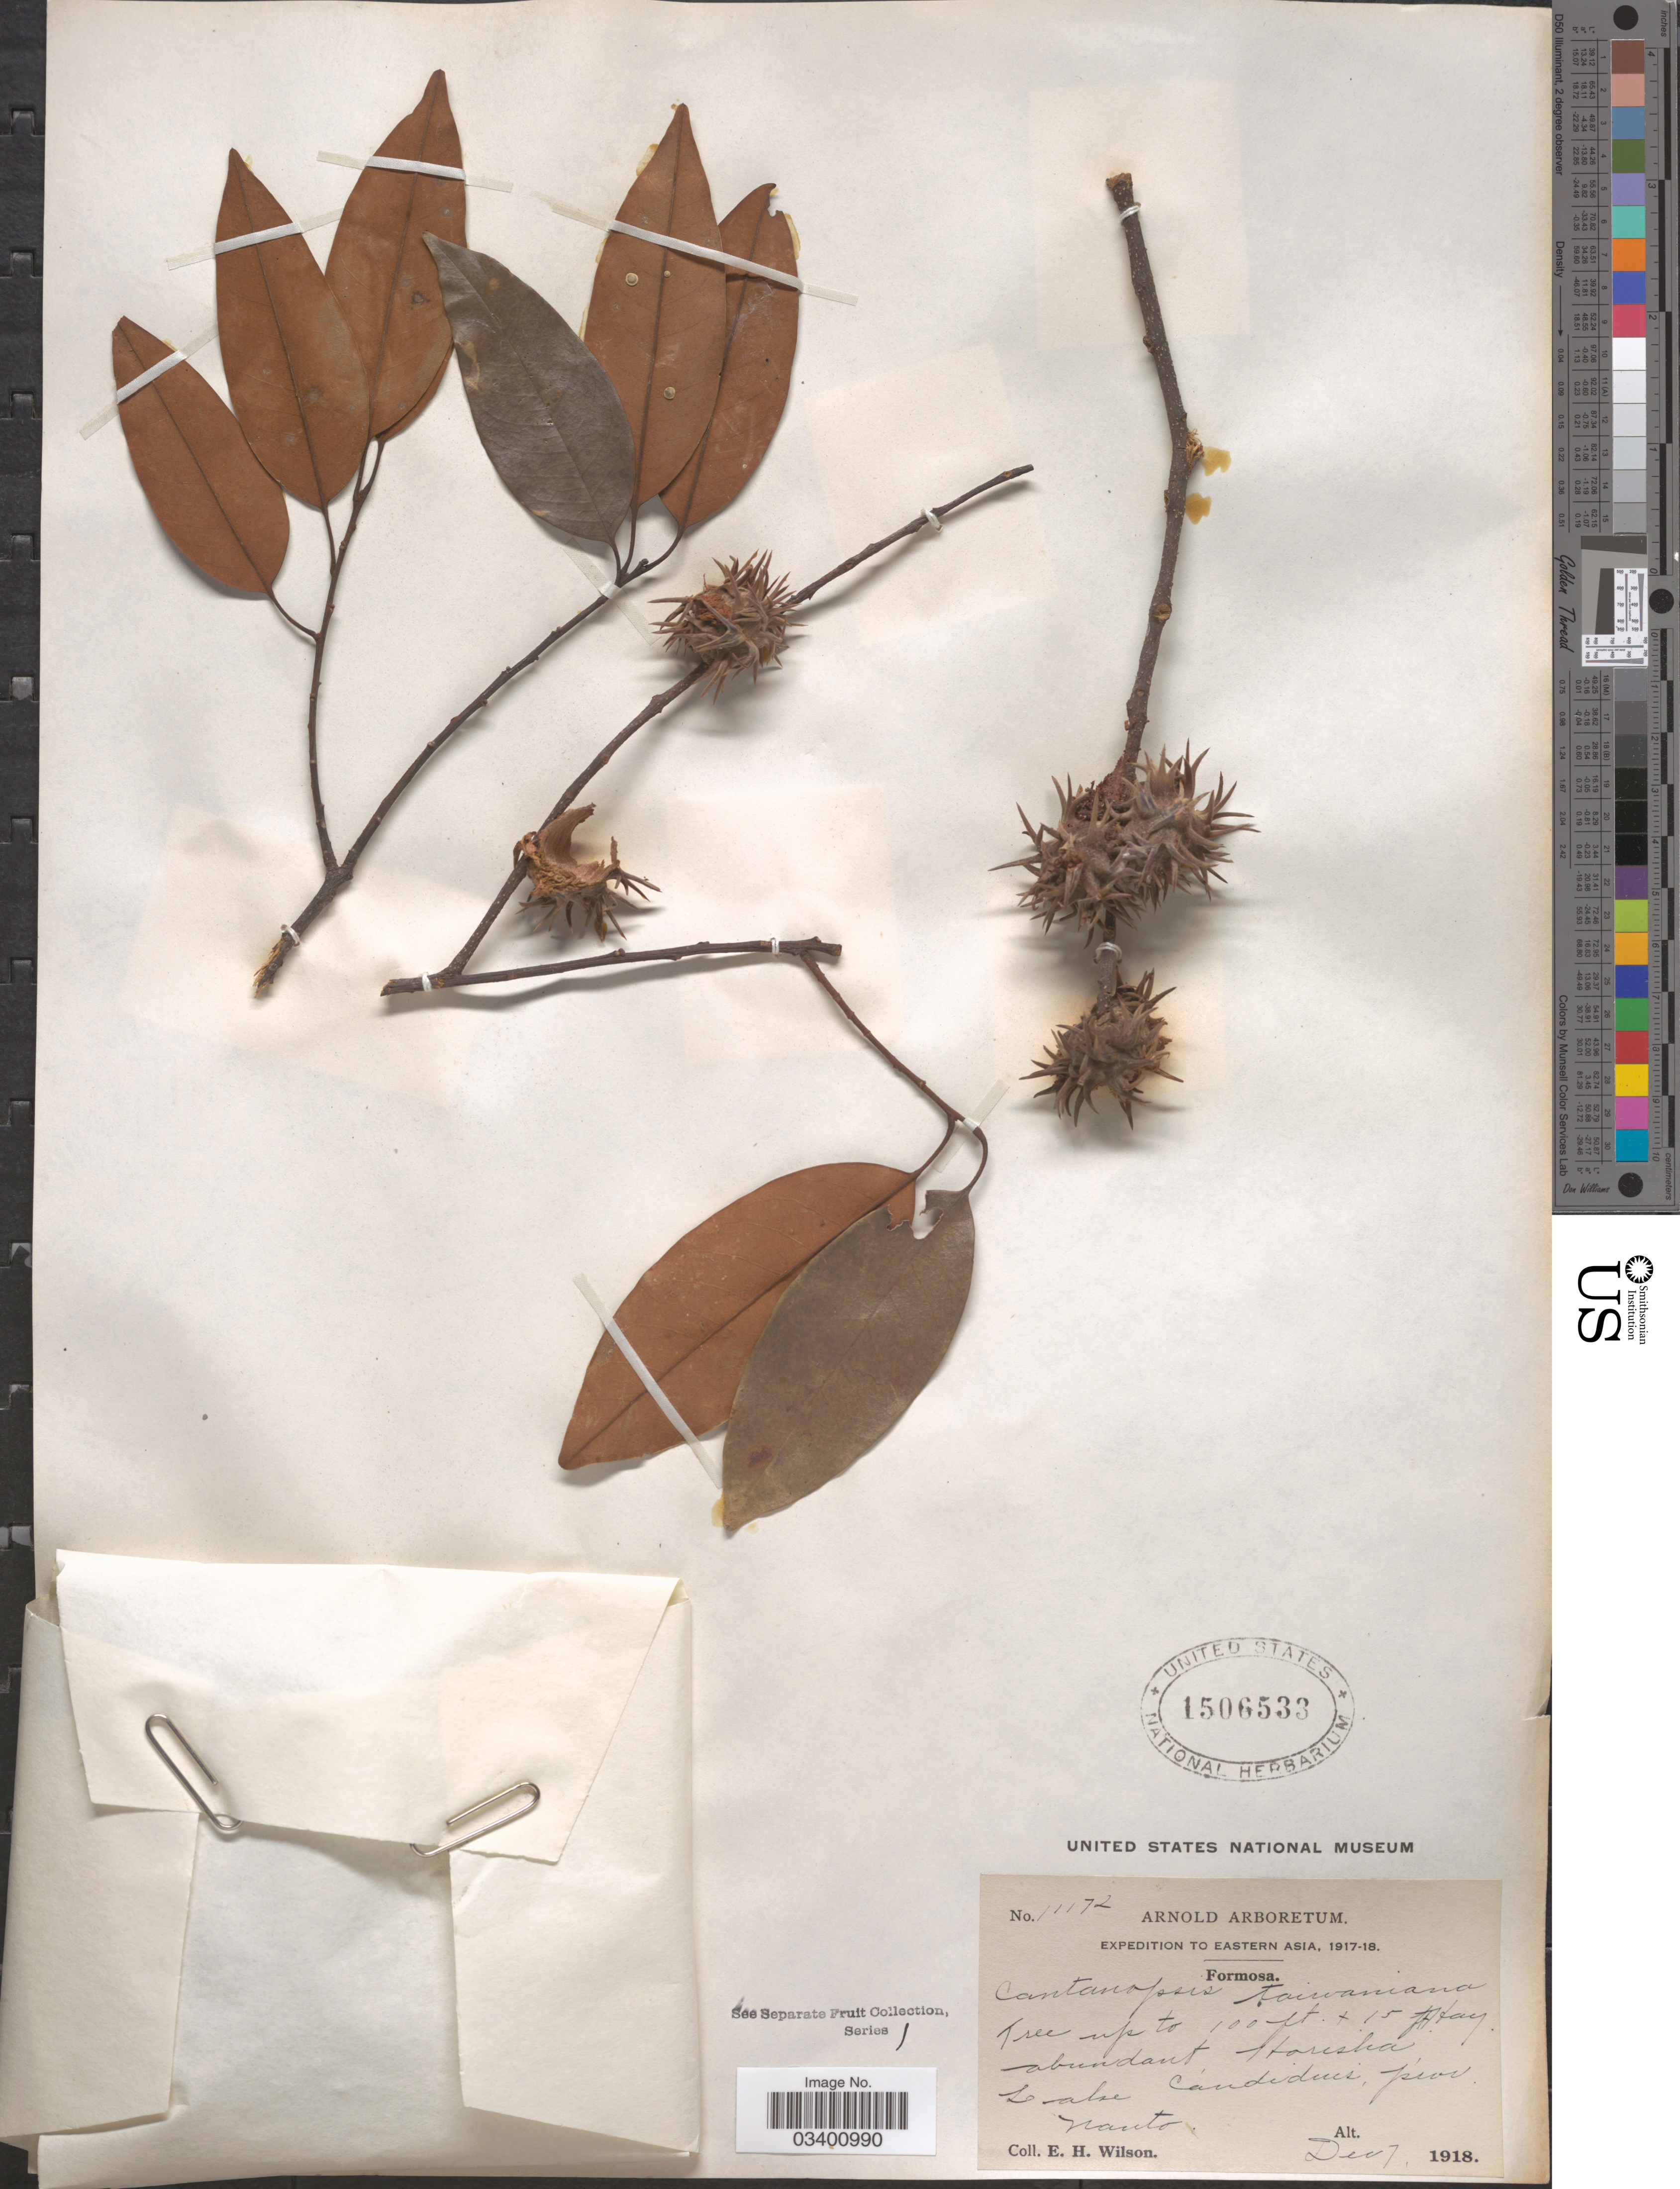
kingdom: Plantae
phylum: Tracheophyta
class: Magnoliopsida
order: Fagales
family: Fagaceae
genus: Castanopsis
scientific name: Castanopsis fargesii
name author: Franch.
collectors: E. Wilson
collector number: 11172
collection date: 1918-12-07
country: Taiwan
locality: Eastern Asia. Formosa. Lake Candidius, prov Nanto.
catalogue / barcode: US 1506533